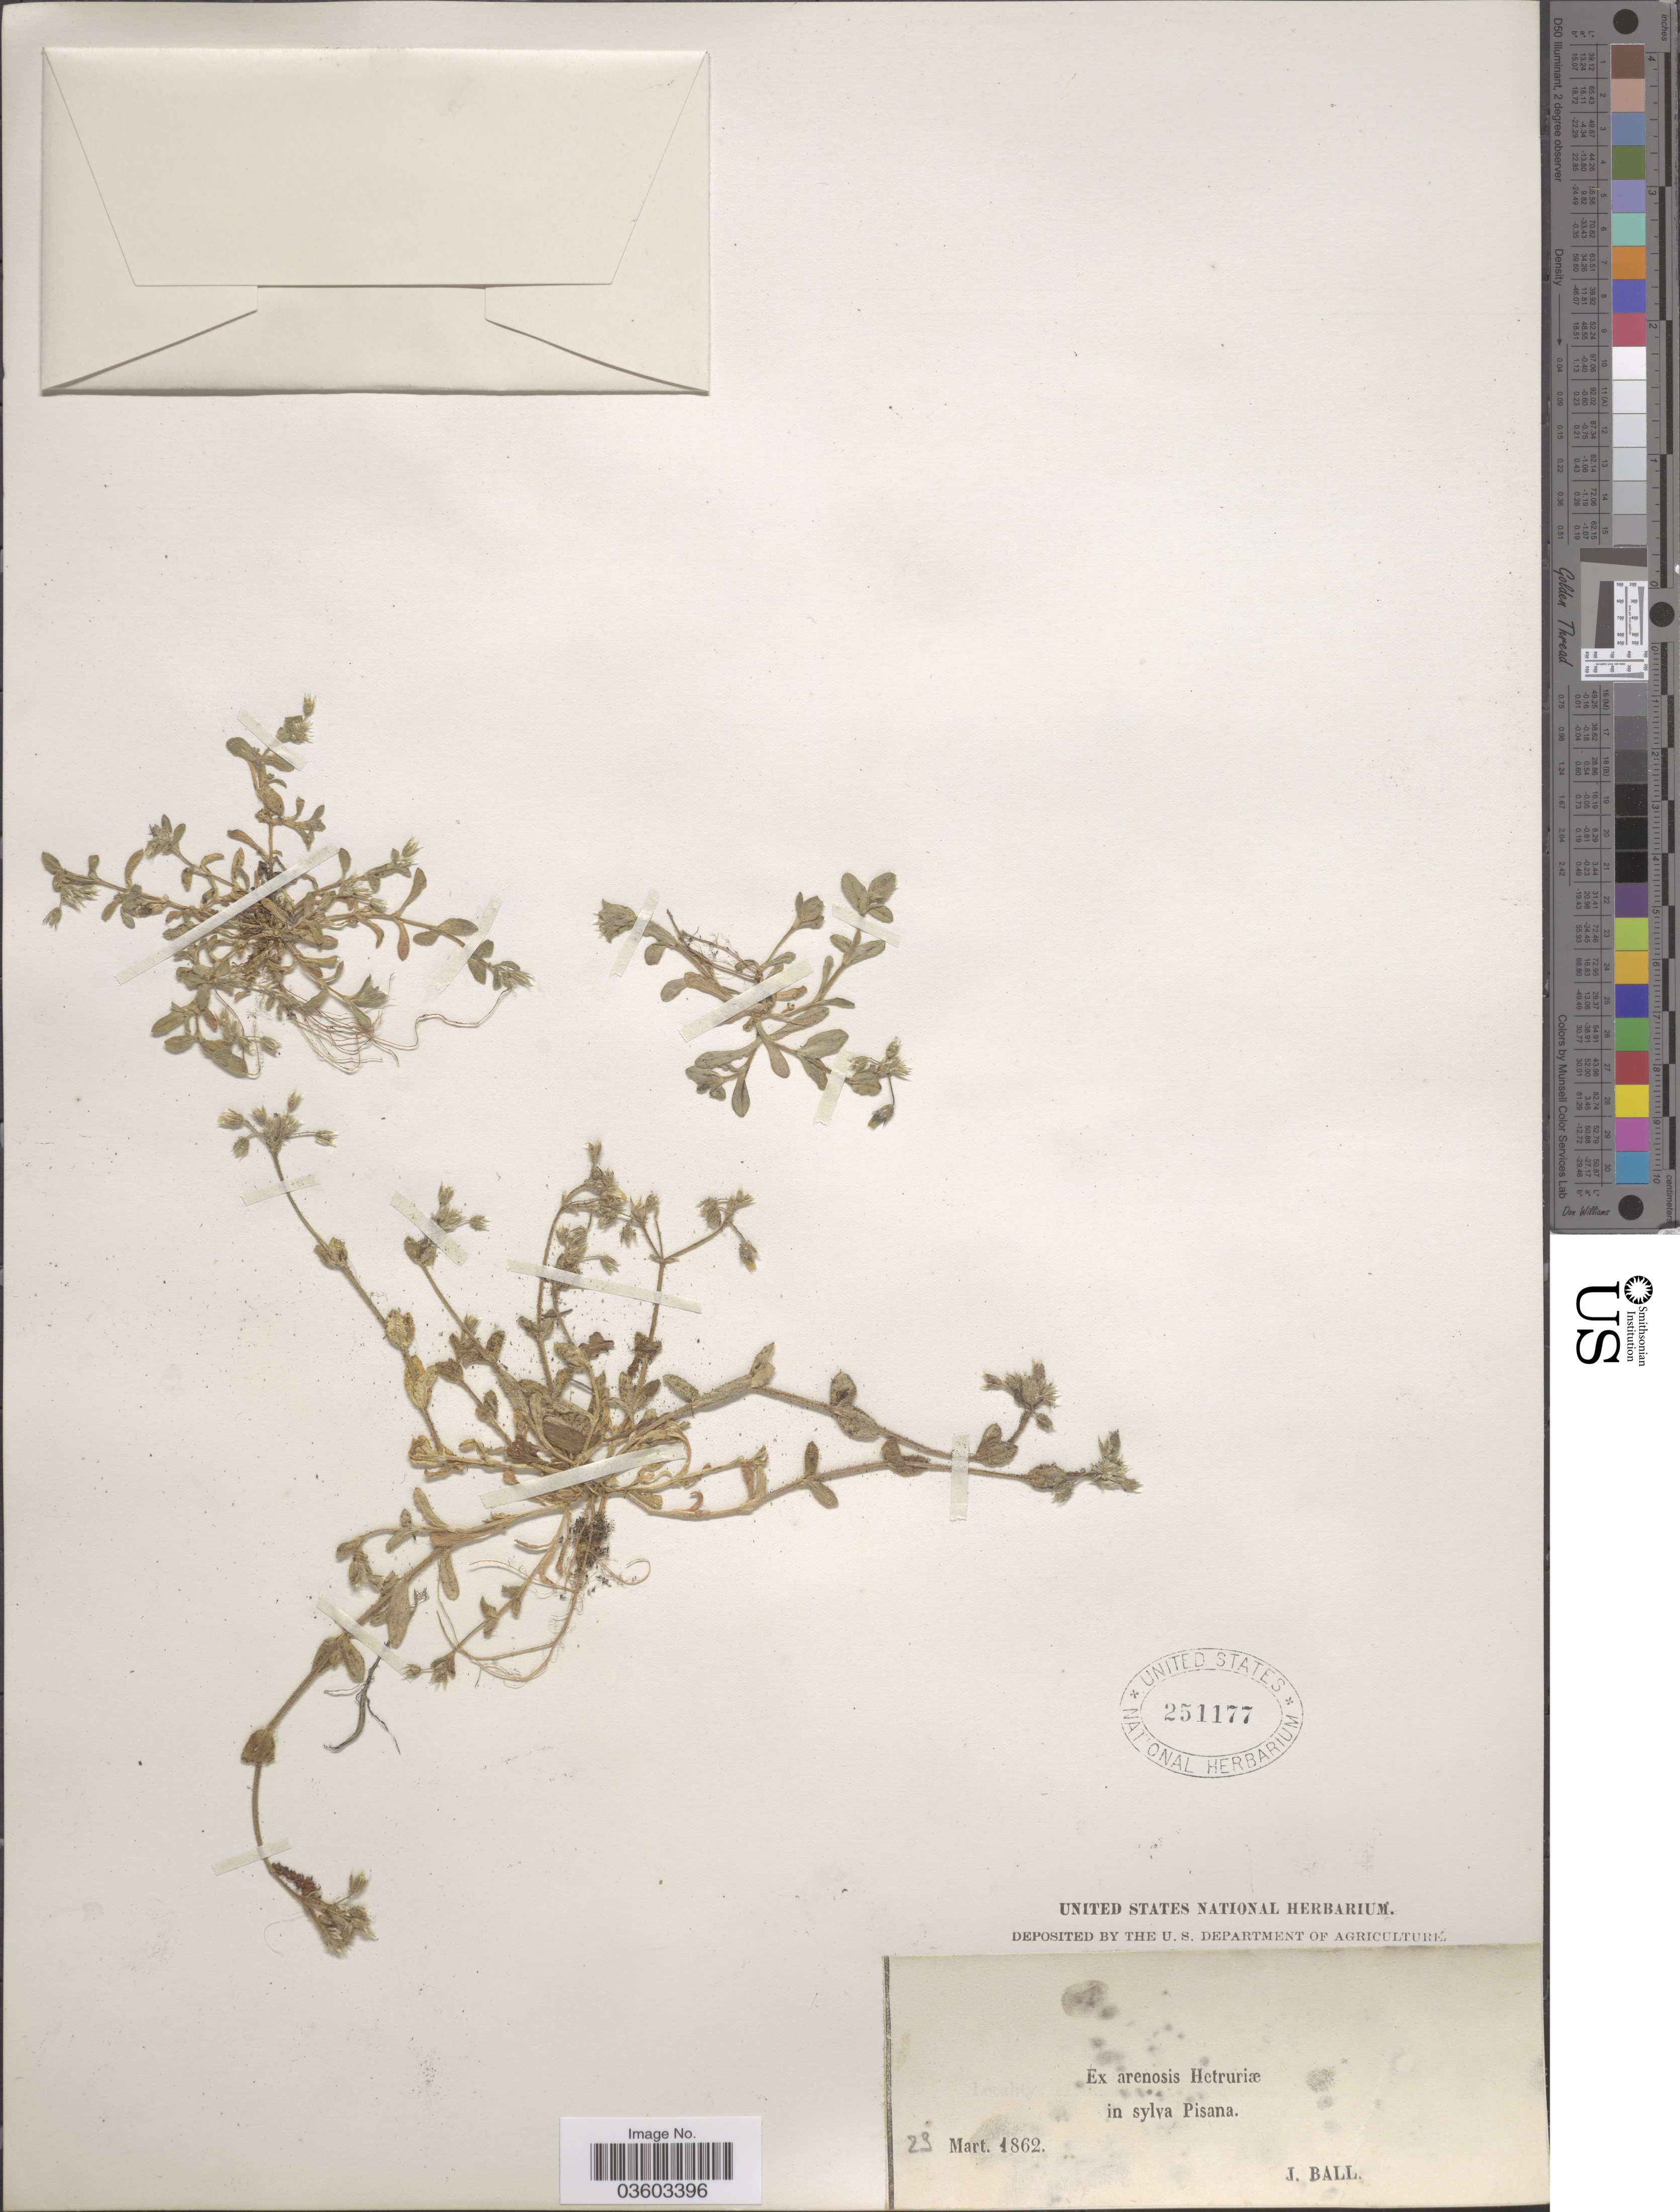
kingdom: Plantae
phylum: Tracheophyta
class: Magnoliopsida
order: Caryophyllales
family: Caryophyllaceae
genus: Cerastium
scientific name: Cerastium sp.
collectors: J. Ball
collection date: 1862-03-23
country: Italy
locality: Ex arenosis Hetruriæ in sylva Pisana.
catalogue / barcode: US 251177